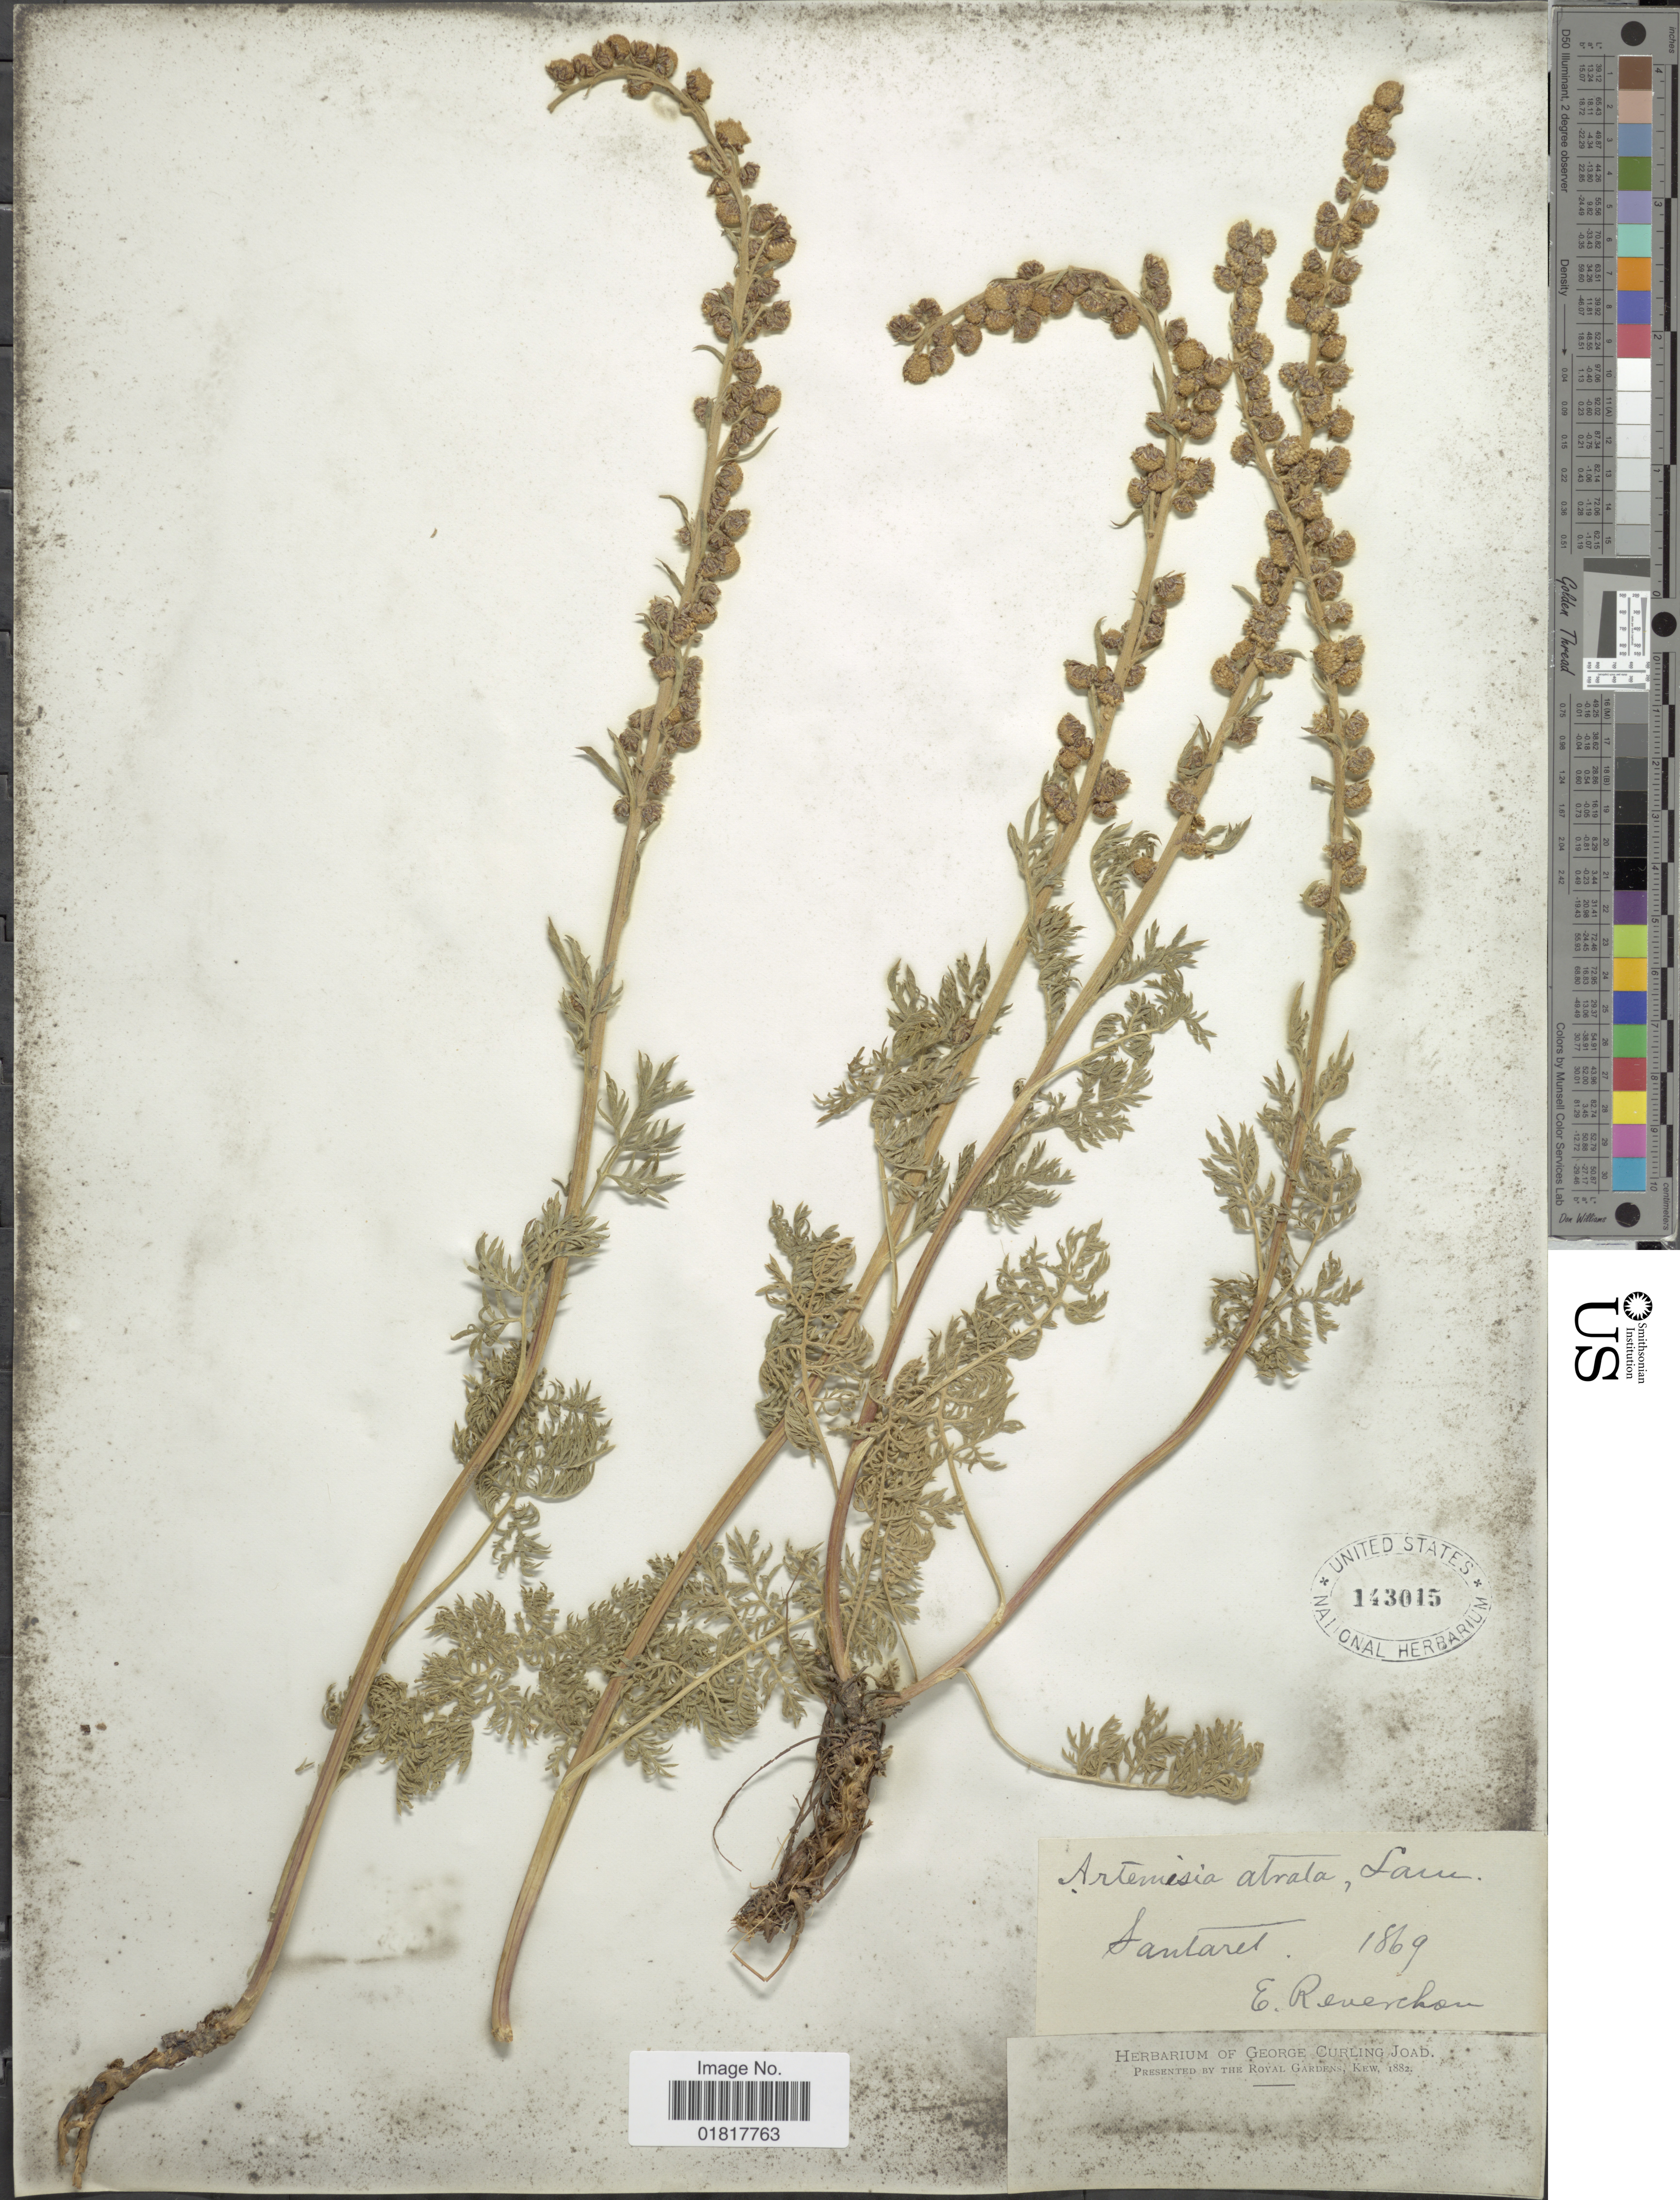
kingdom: Plantae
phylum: Tracheophyta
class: Magnoliopsida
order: Asterales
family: Asteraceae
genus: Artemisia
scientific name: Artemisia atrata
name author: Lam.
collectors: E. Reverchon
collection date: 1869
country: France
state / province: Provence-Alpes-Côte d'Azur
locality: Lautaret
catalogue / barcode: US 143015